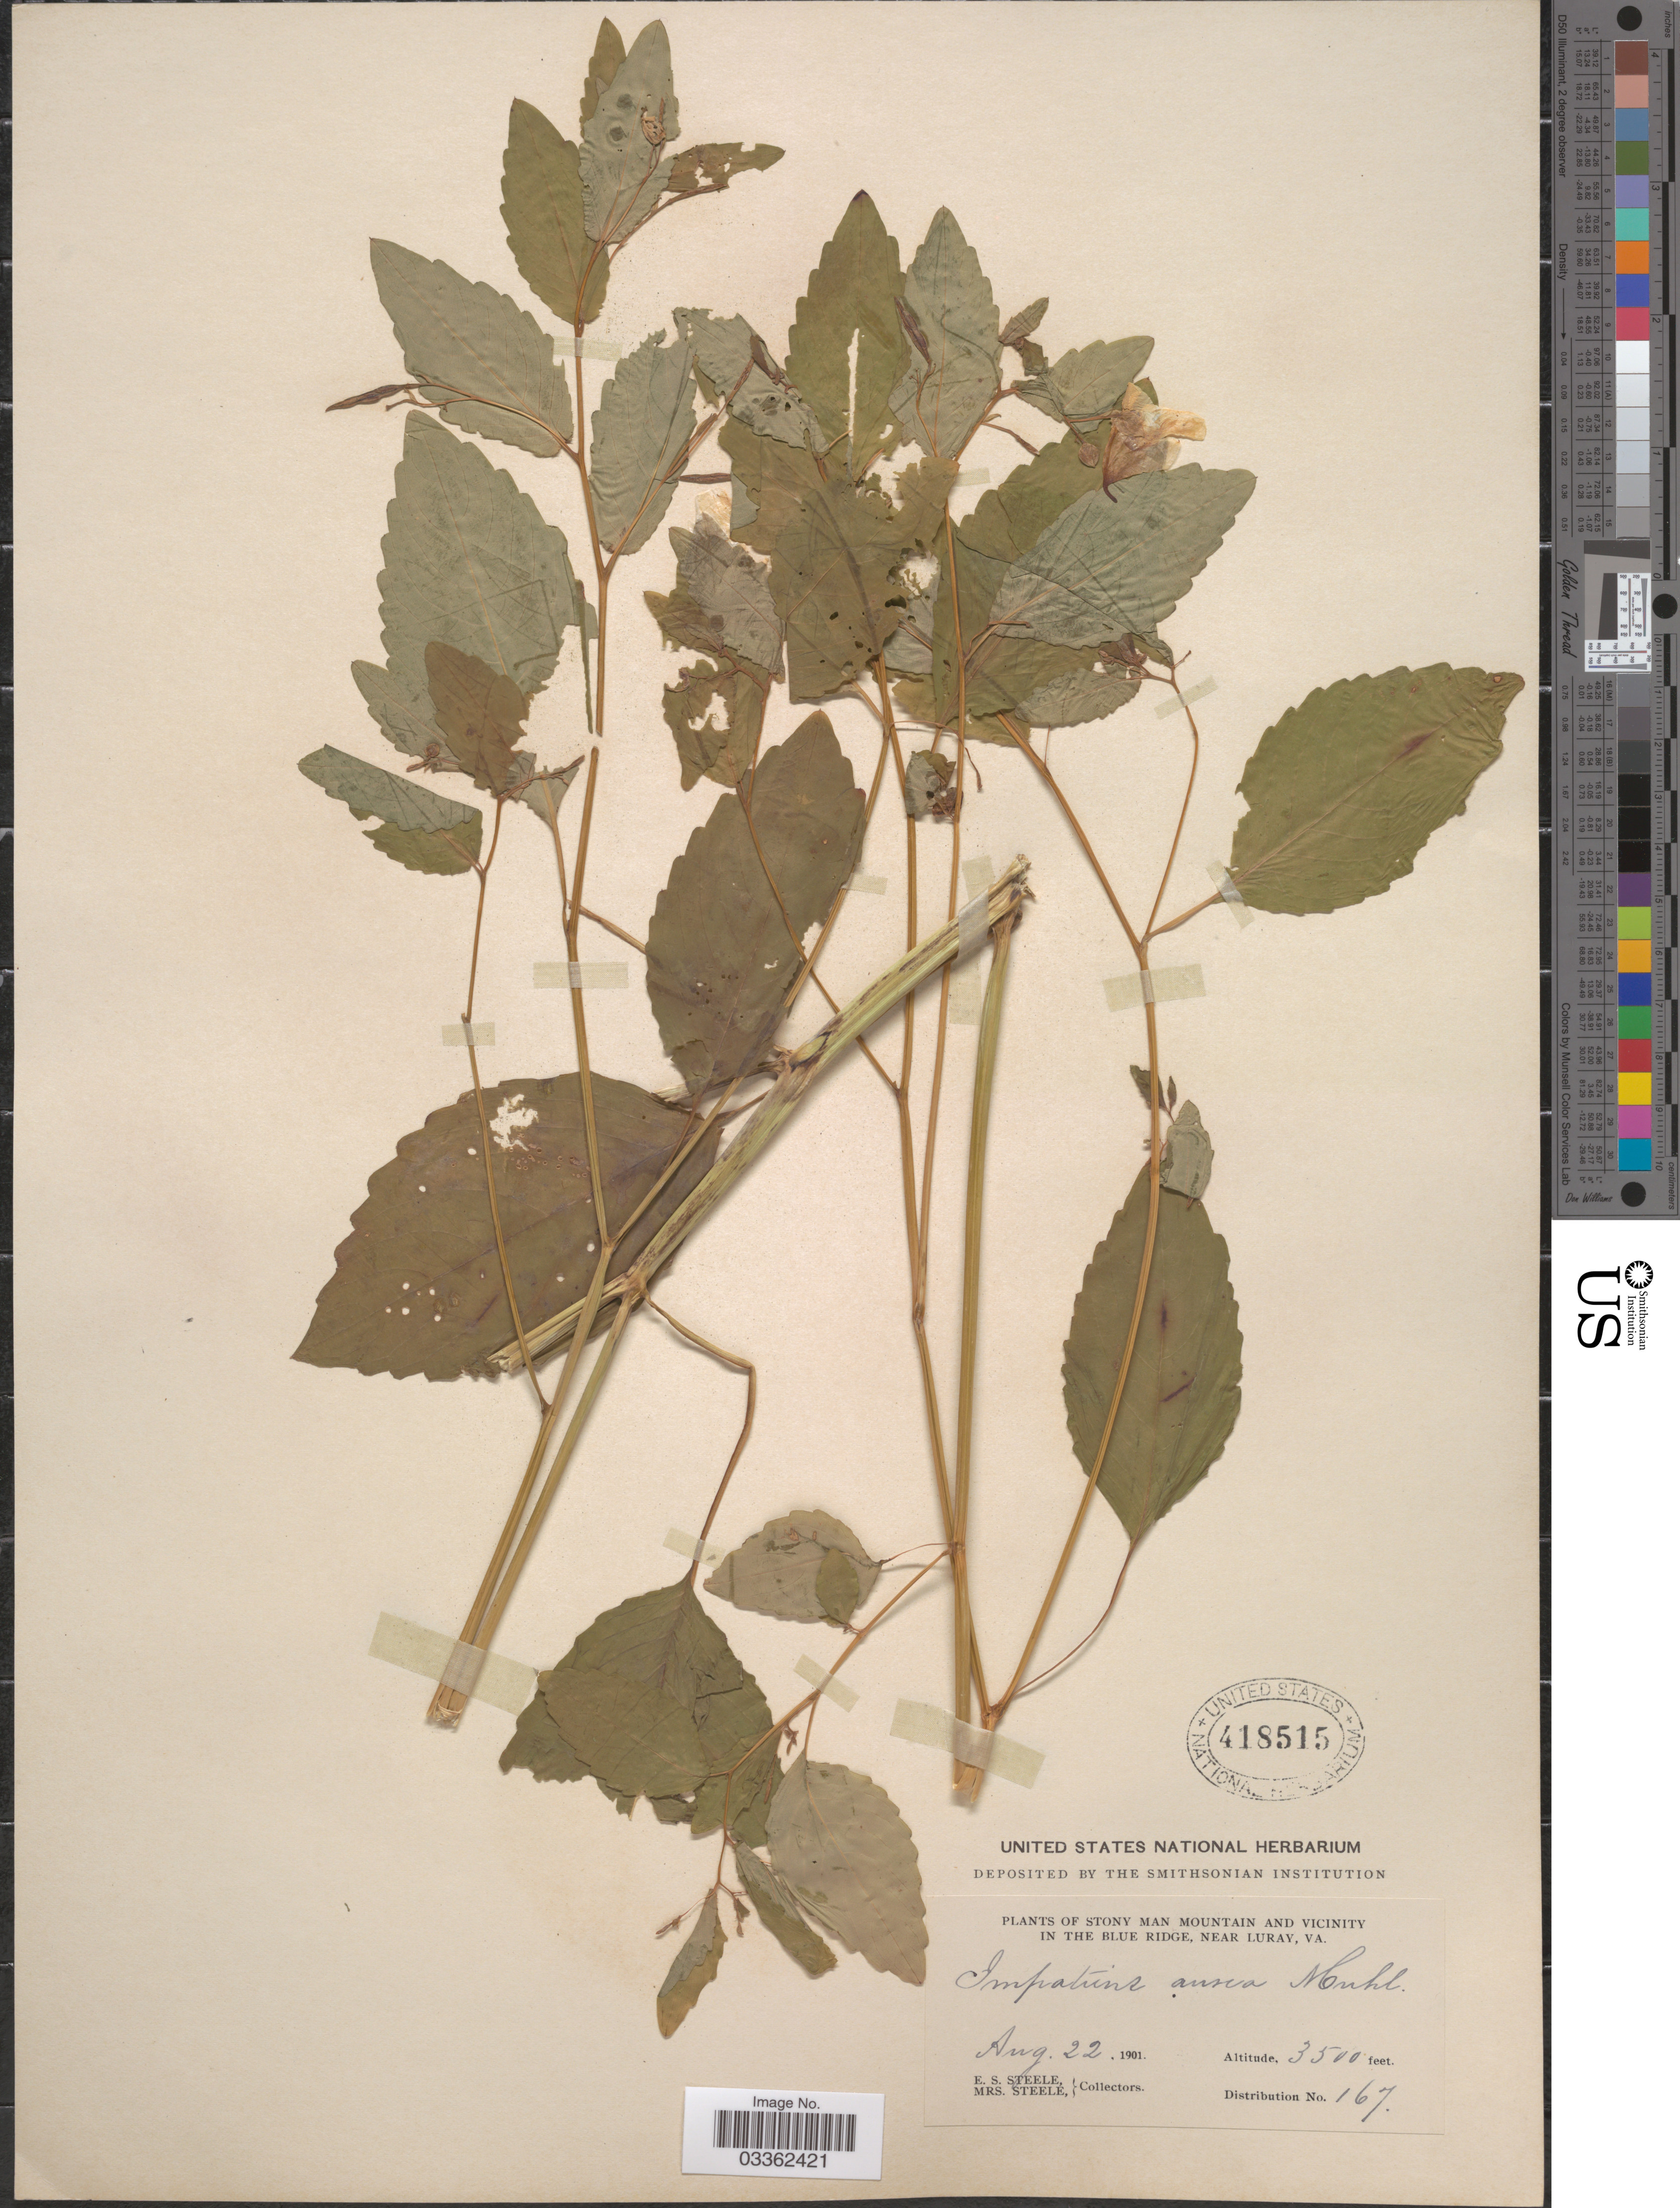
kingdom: Plantae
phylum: Tracheophyta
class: Magnoliopsida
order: Ericales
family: Balsaminaceae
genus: Impatiens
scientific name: Impatiens pallida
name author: Nutt.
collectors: E. Steele & Mrs. E. S. Steele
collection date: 1901-08-22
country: United States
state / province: Virginia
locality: Stony Man Mountain and vicinity in the Blue Ridge, near Luray.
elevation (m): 1067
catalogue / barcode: US 418515